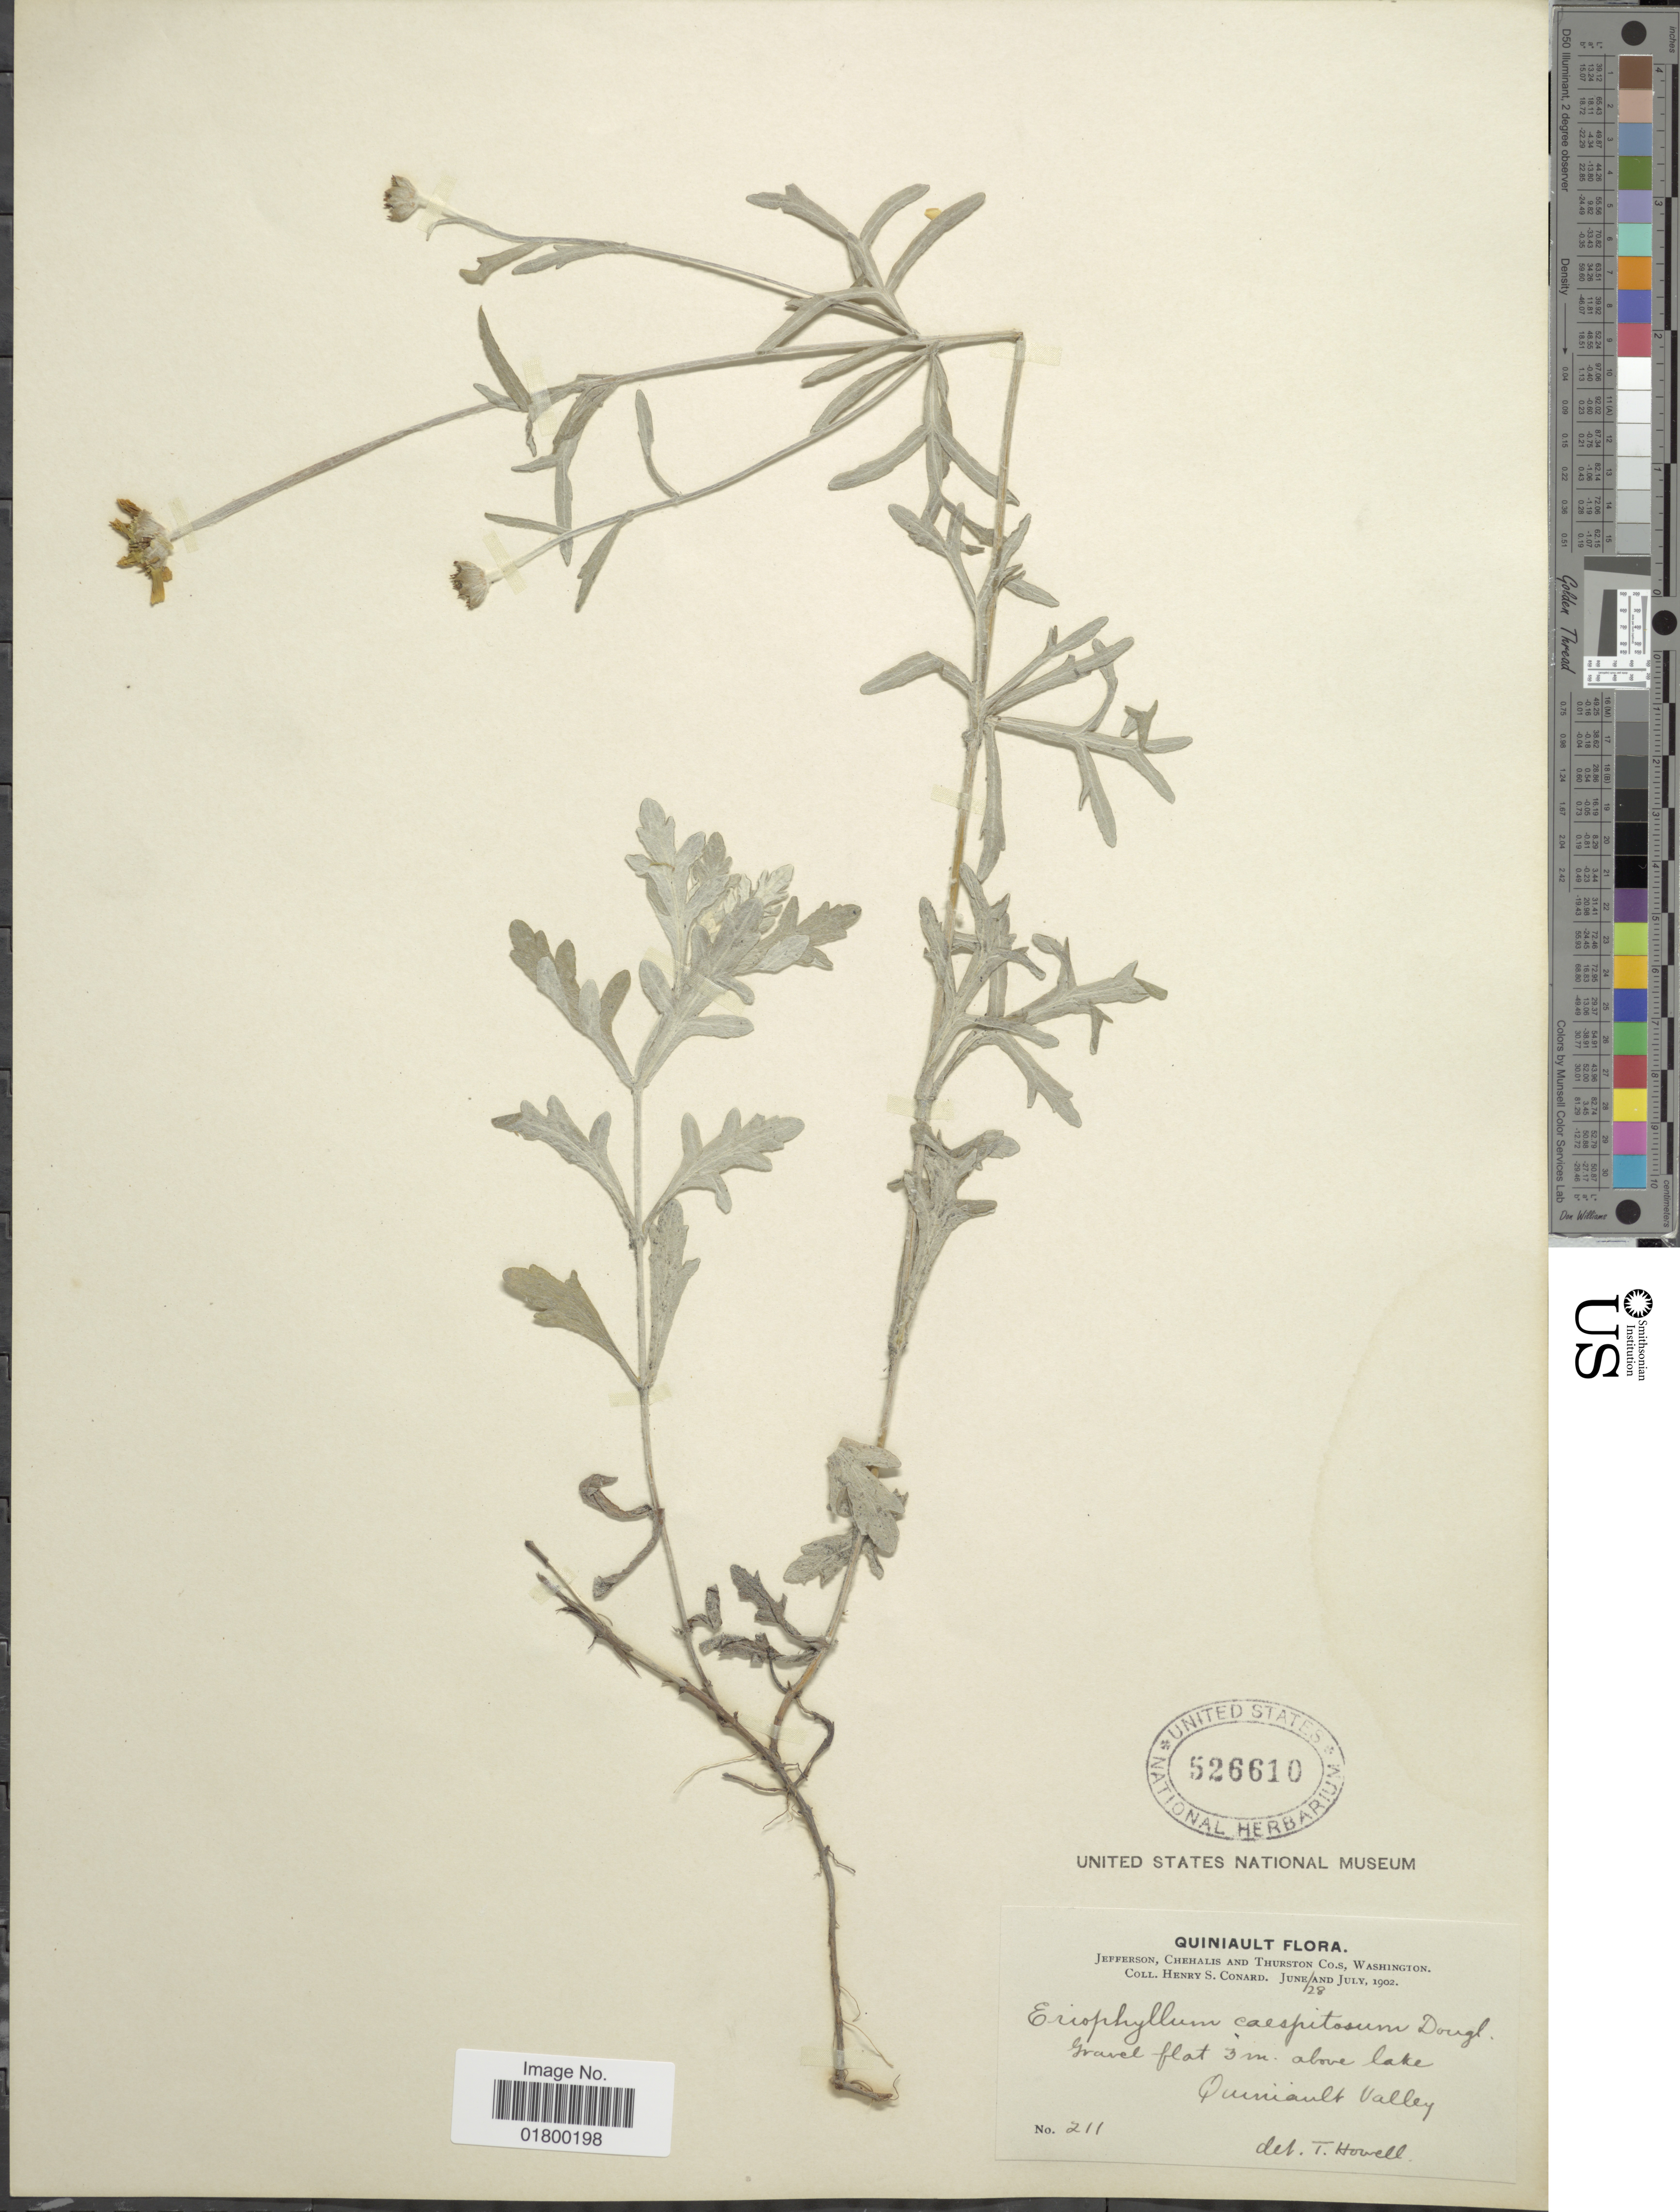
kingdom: Plantae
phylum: Tracheophyta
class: Magnoliopsida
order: Asterales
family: Asteraceae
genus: Eriophyllum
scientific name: Eriophyllum lanatum var. achillioides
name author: (DC.) Jeps.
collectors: H. S. Conard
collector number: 211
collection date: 1902-06-28/1902-07-28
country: United States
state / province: Washington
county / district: Grays Harbor / Thurston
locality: Quiniault, Jefferson, Chehalis and Thurston, Co.s, Washington, Above lake, Quiniault Valley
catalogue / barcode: US 526610